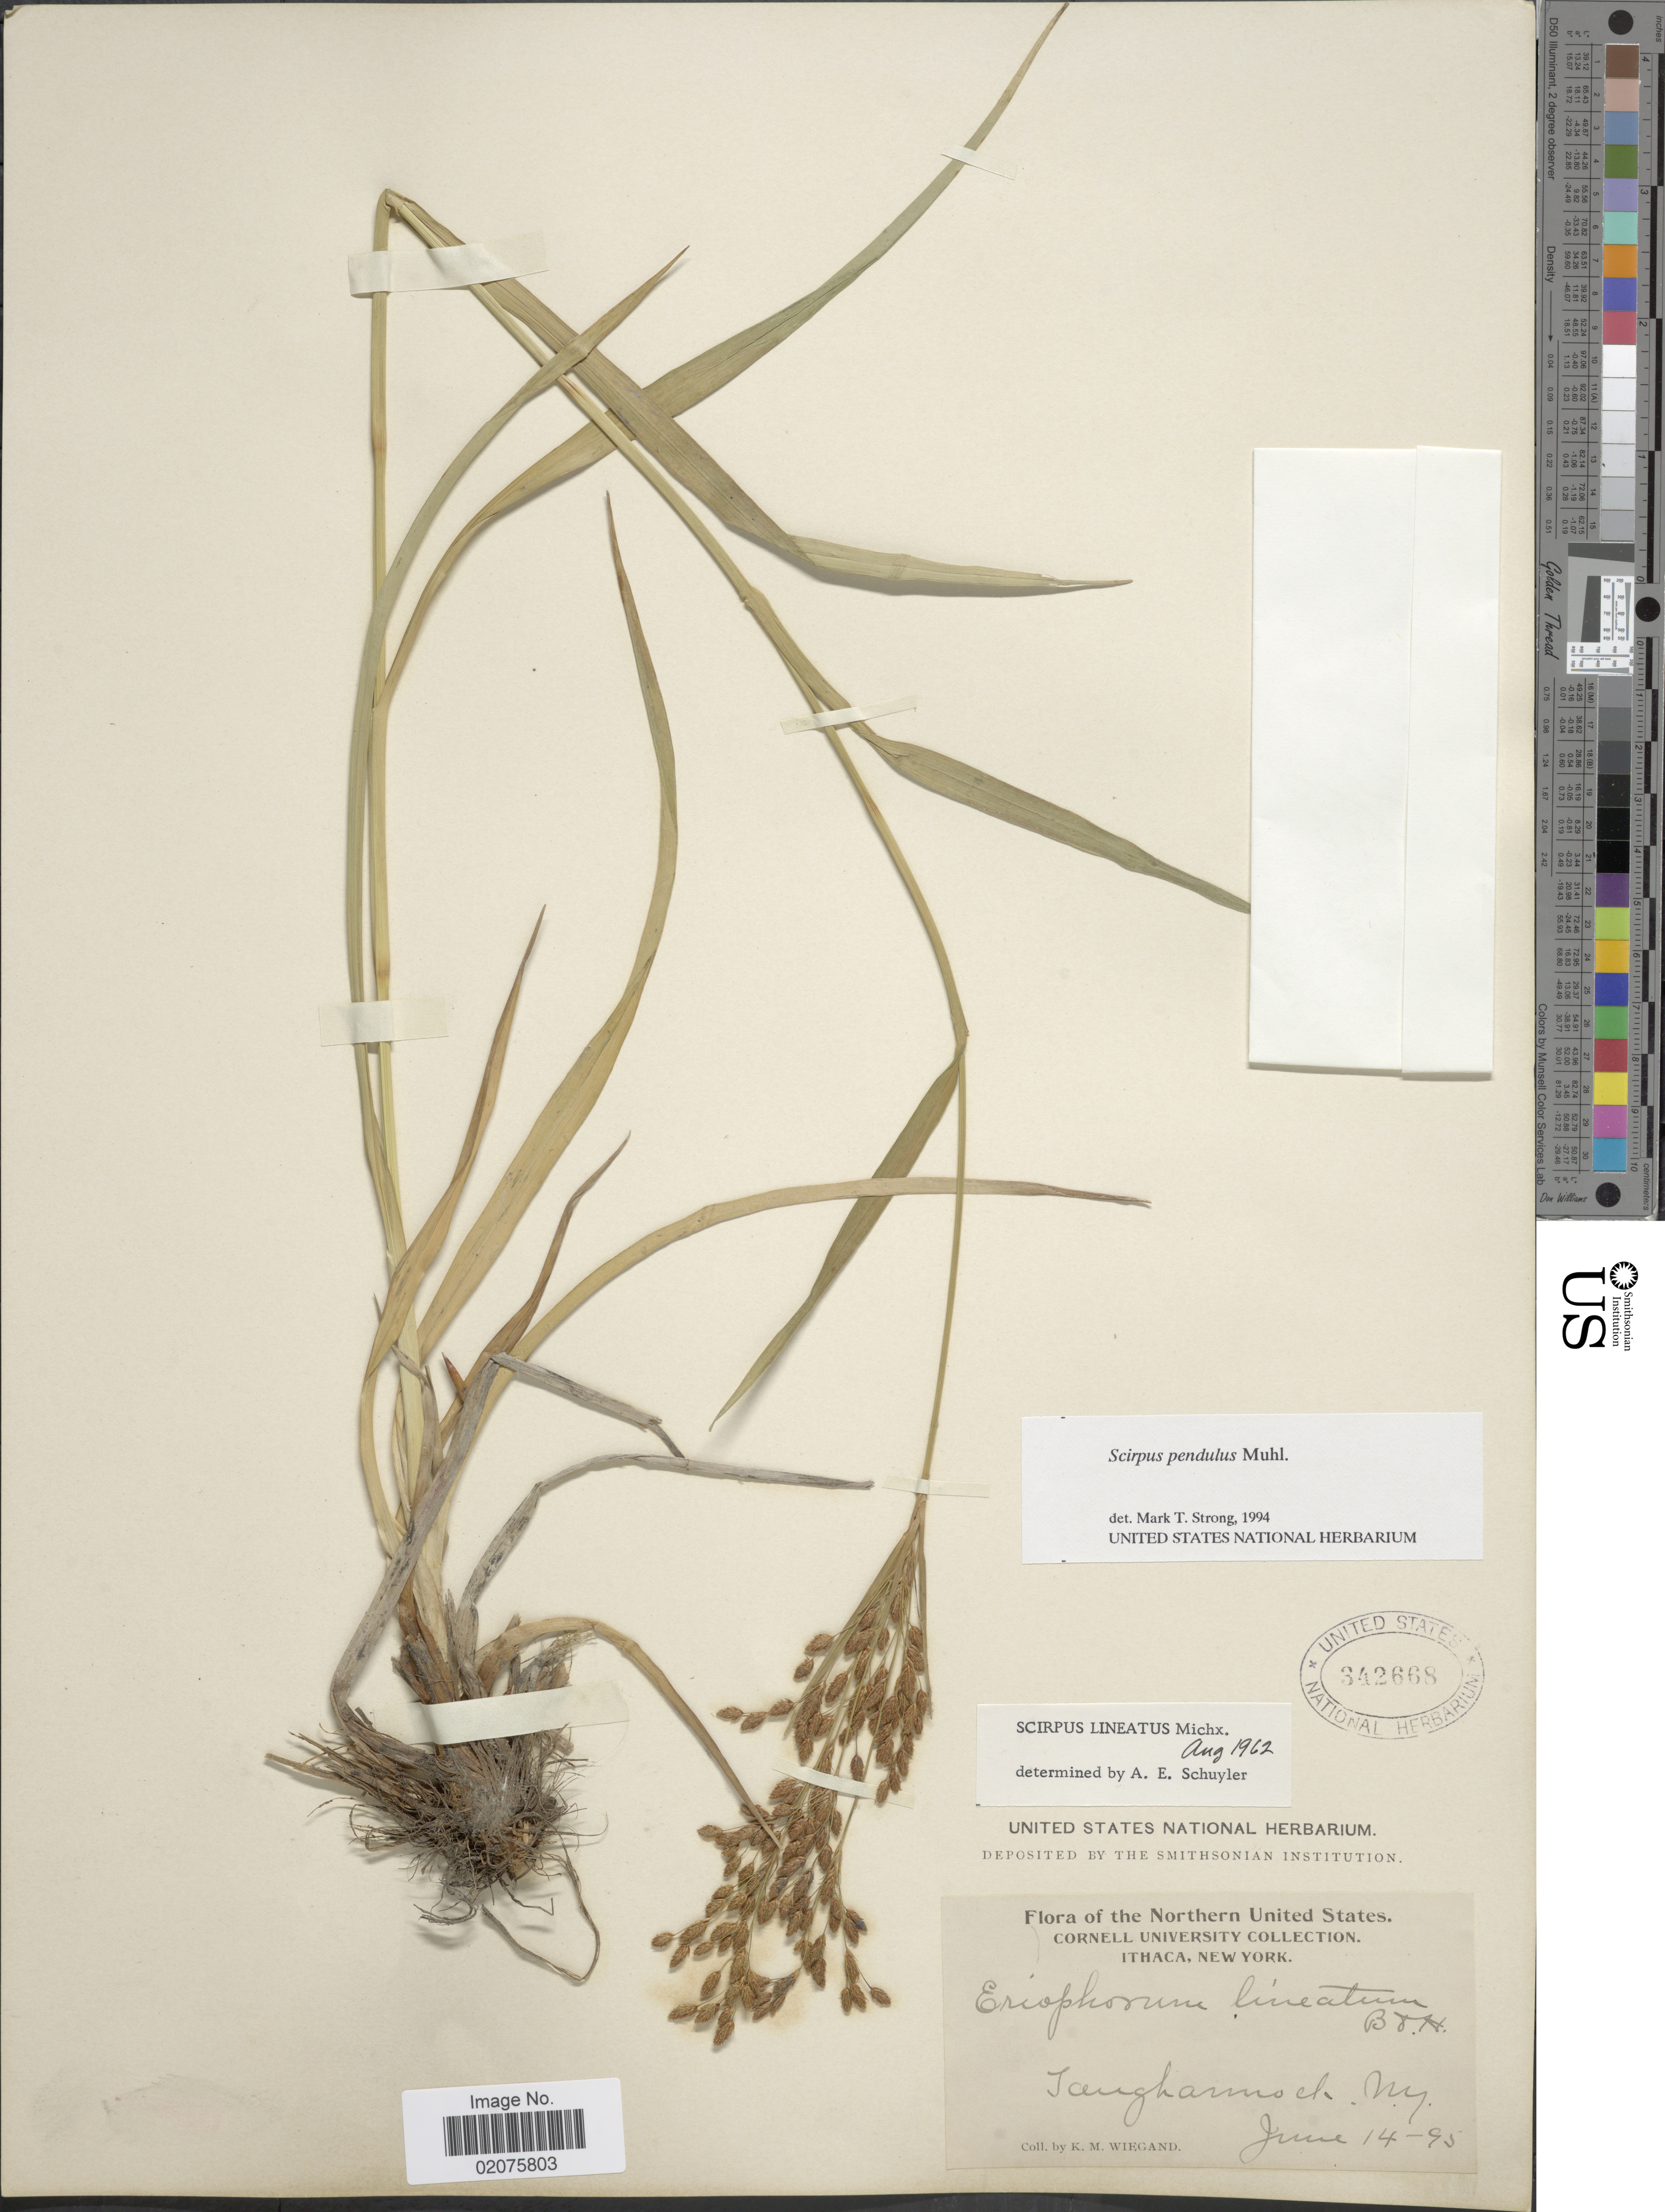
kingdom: Plantae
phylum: Tracheophyta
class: Liliopsida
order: Poales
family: Cyperaceae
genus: Scirpus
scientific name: Scirpus pendulus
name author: Muhl.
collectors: K. M. Wiegand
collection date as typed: Transcribed d/m/y: 14/6/95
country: United States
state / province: New York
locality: Northern United States. Taughannock.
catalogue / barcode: US 342668